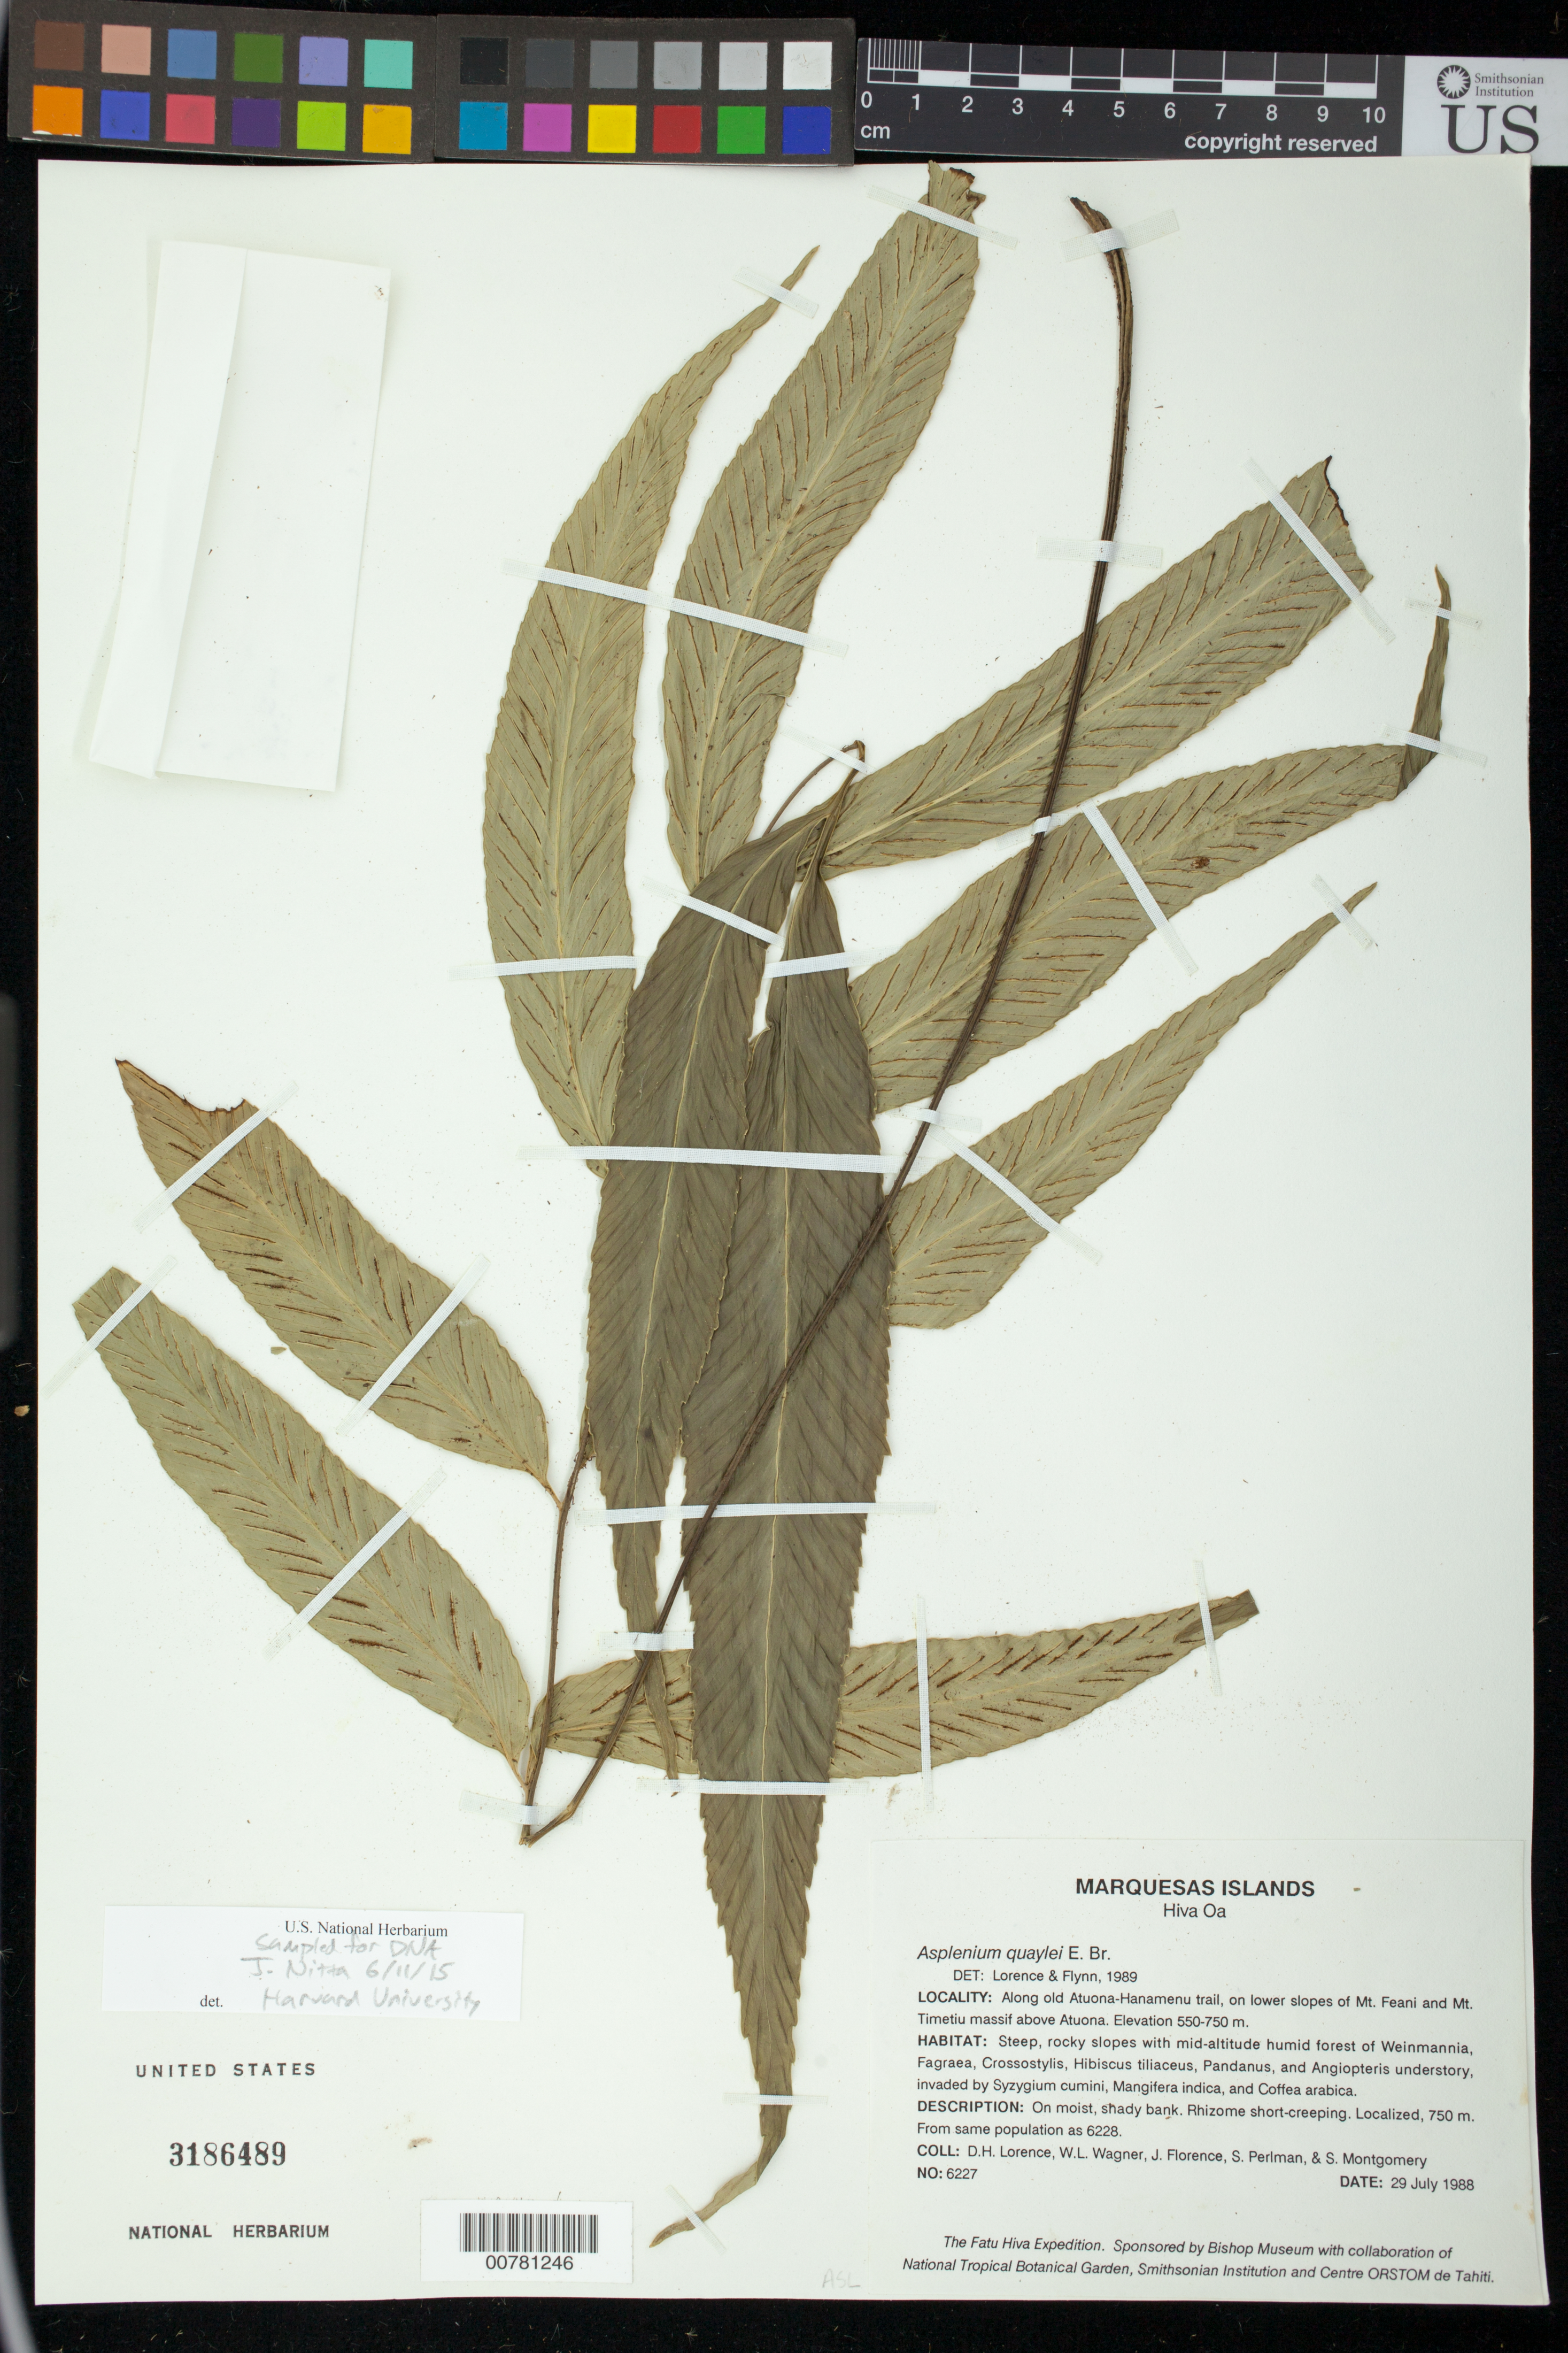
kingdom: Plantae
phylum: Tracheophyta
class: Polypodiopsida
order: Polypodiales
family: Aspleniaceae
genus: Asplenium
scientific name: Asplenium quaylei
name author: E.D. Br.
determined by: Lorence, David H., (PTBG), National Tropical Botanical Garden (UNITED STATES)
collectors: D. Lorence, W. L. Wagner, J. Florence, S. P. Perlman & S. Montgomery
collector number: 6227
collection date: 1988-07-29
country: French Polynesia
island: Hiva Oa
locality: Along old Atuona-Hanamenu Trail, on lower slopes of Mt. Feani and Mt. Timetiu massif above Atuona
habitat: Steep rocky slopes with mid-altitude humid forest. On moist, shady bank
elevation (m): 550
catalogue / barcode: US 3186489